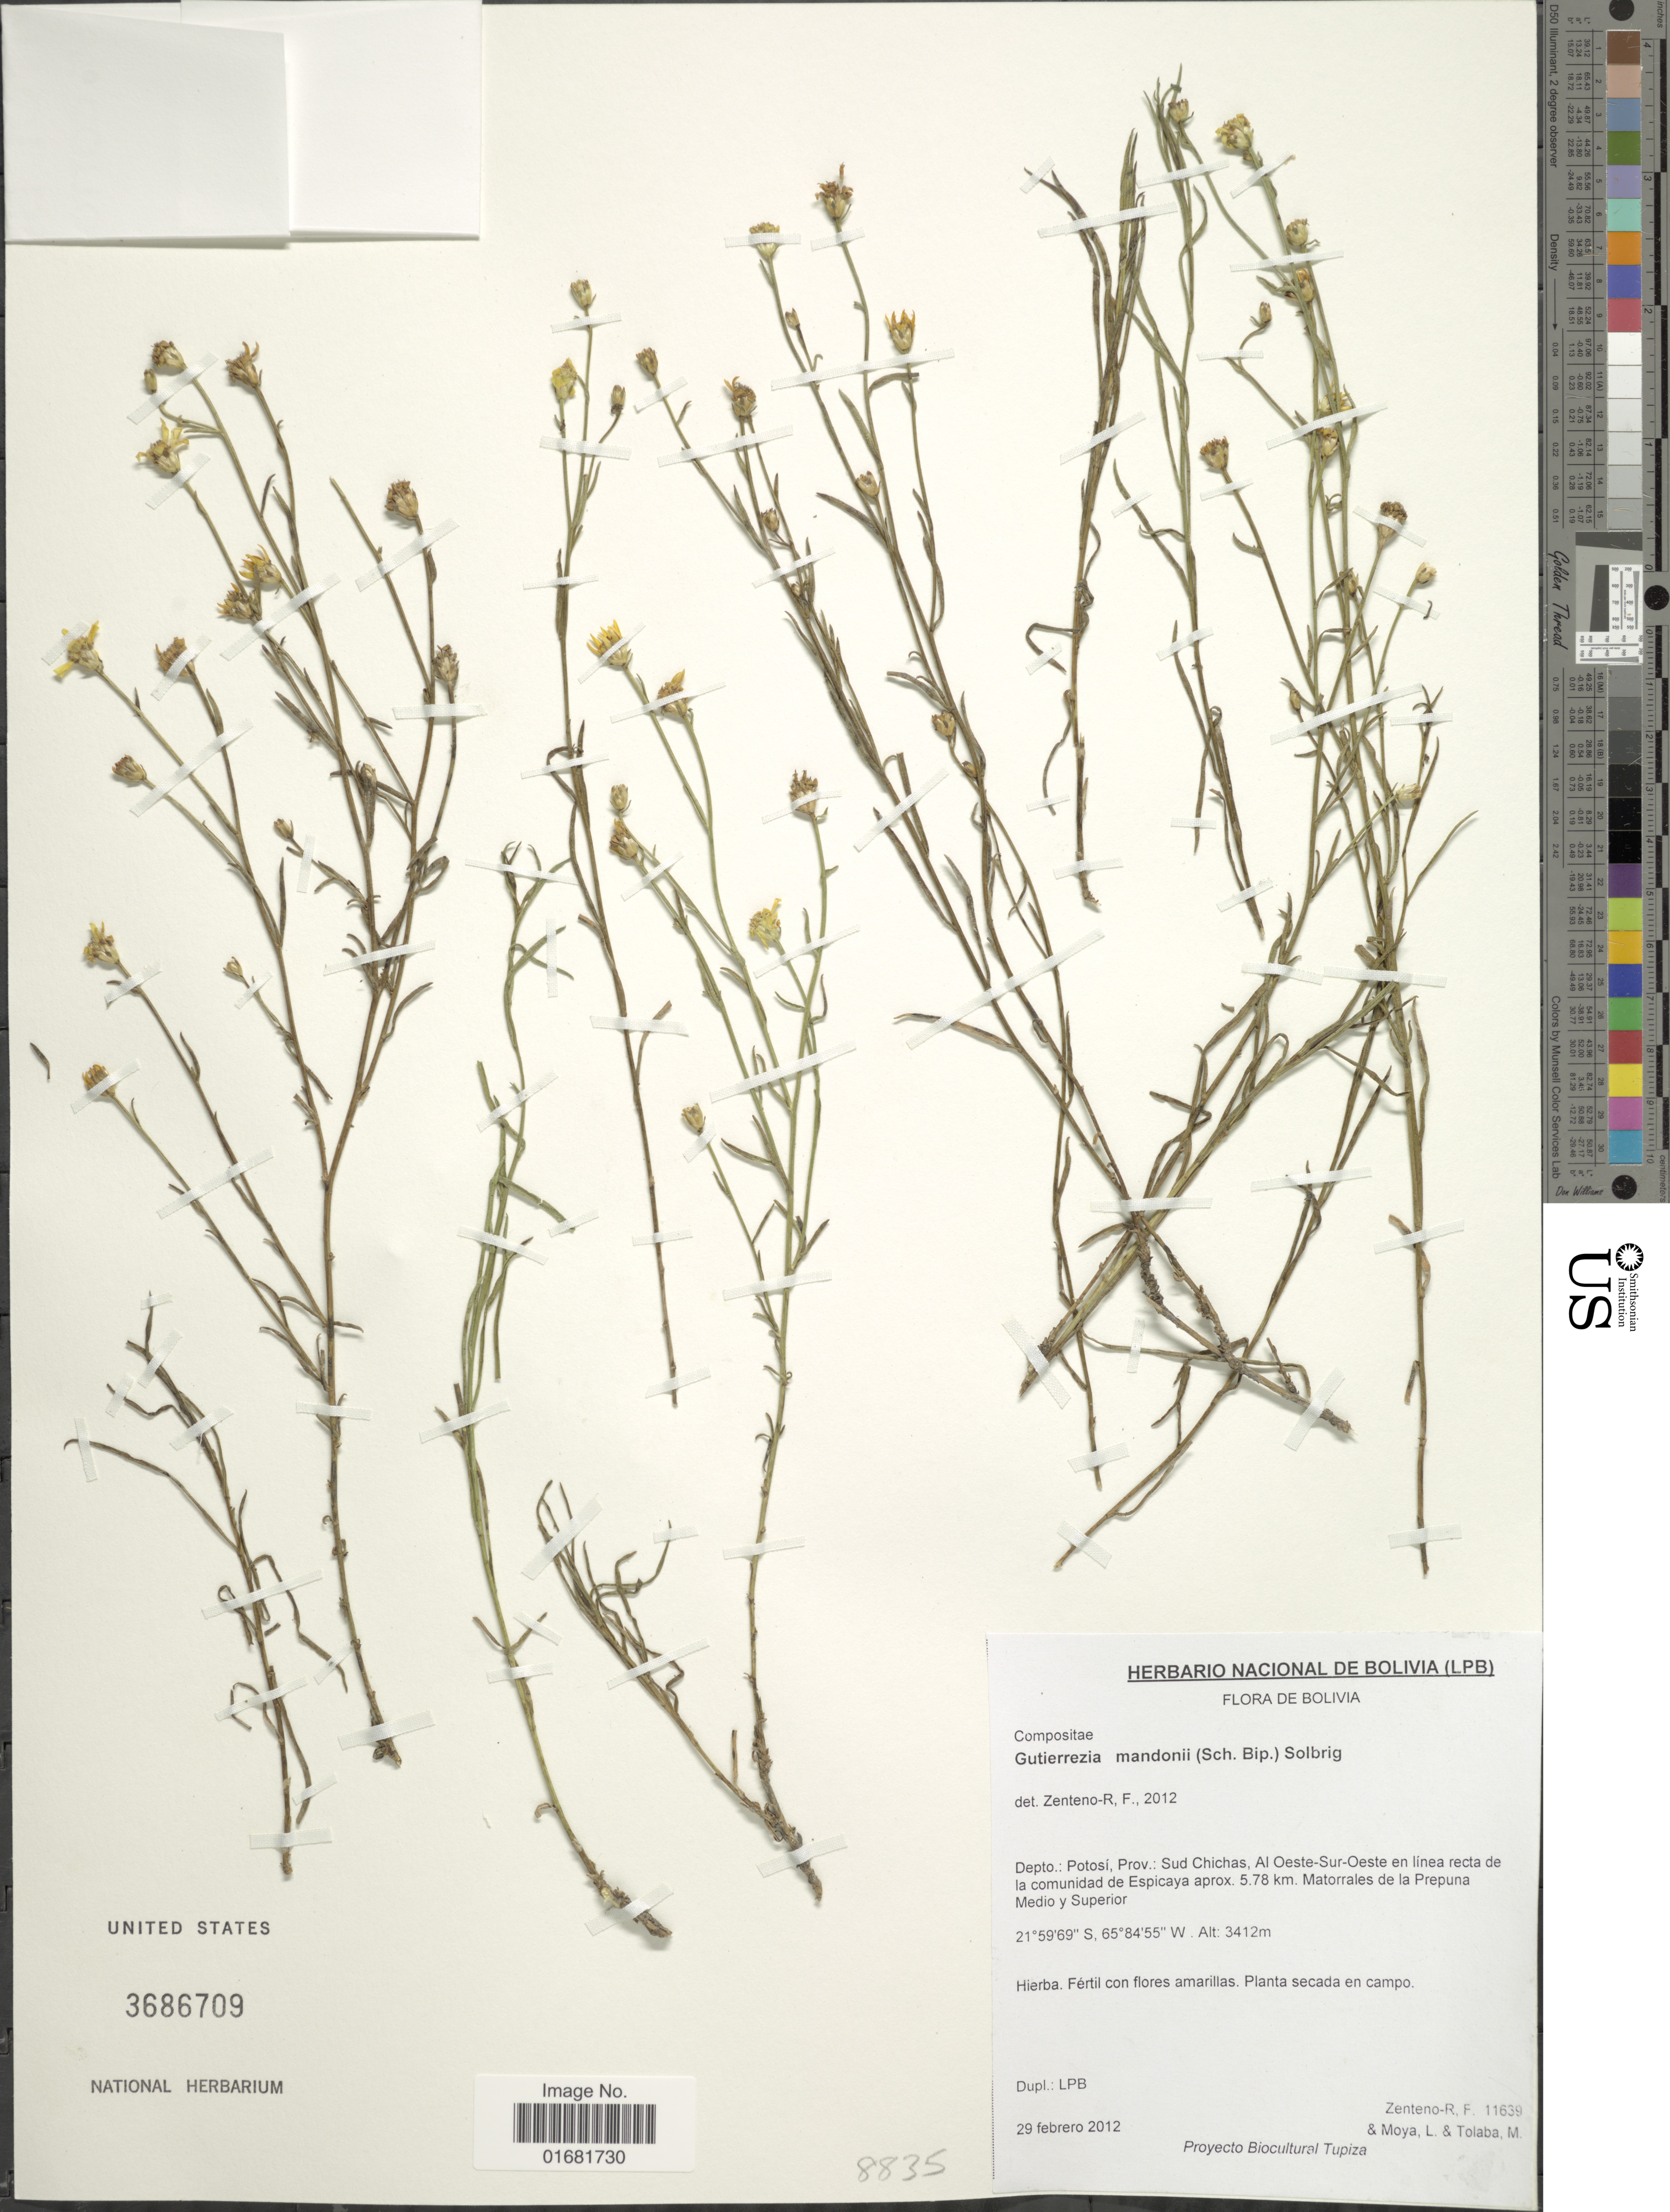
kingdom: Plantae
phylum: Tracheophyta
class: Magnoliopsida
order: Asterales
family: Asteraceae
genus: Gutierrezia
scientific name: Gutierrezia mandonii subsp. mandonii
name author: (Sch. Bip.) Solbrig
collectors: F. Zenteno, L. Moya & M. Tolaba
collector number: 11639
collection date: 2012-02-29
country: Bolivia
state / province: Potosi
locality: Prov.: Sud Chichas, Al Oeste-Sur-Oeste en linea recta la comunidad de Espicaya aporx. 5.78 km. Matorrales de la Prepuna Medio y Superior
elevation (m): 3412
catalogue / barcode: US 3686709